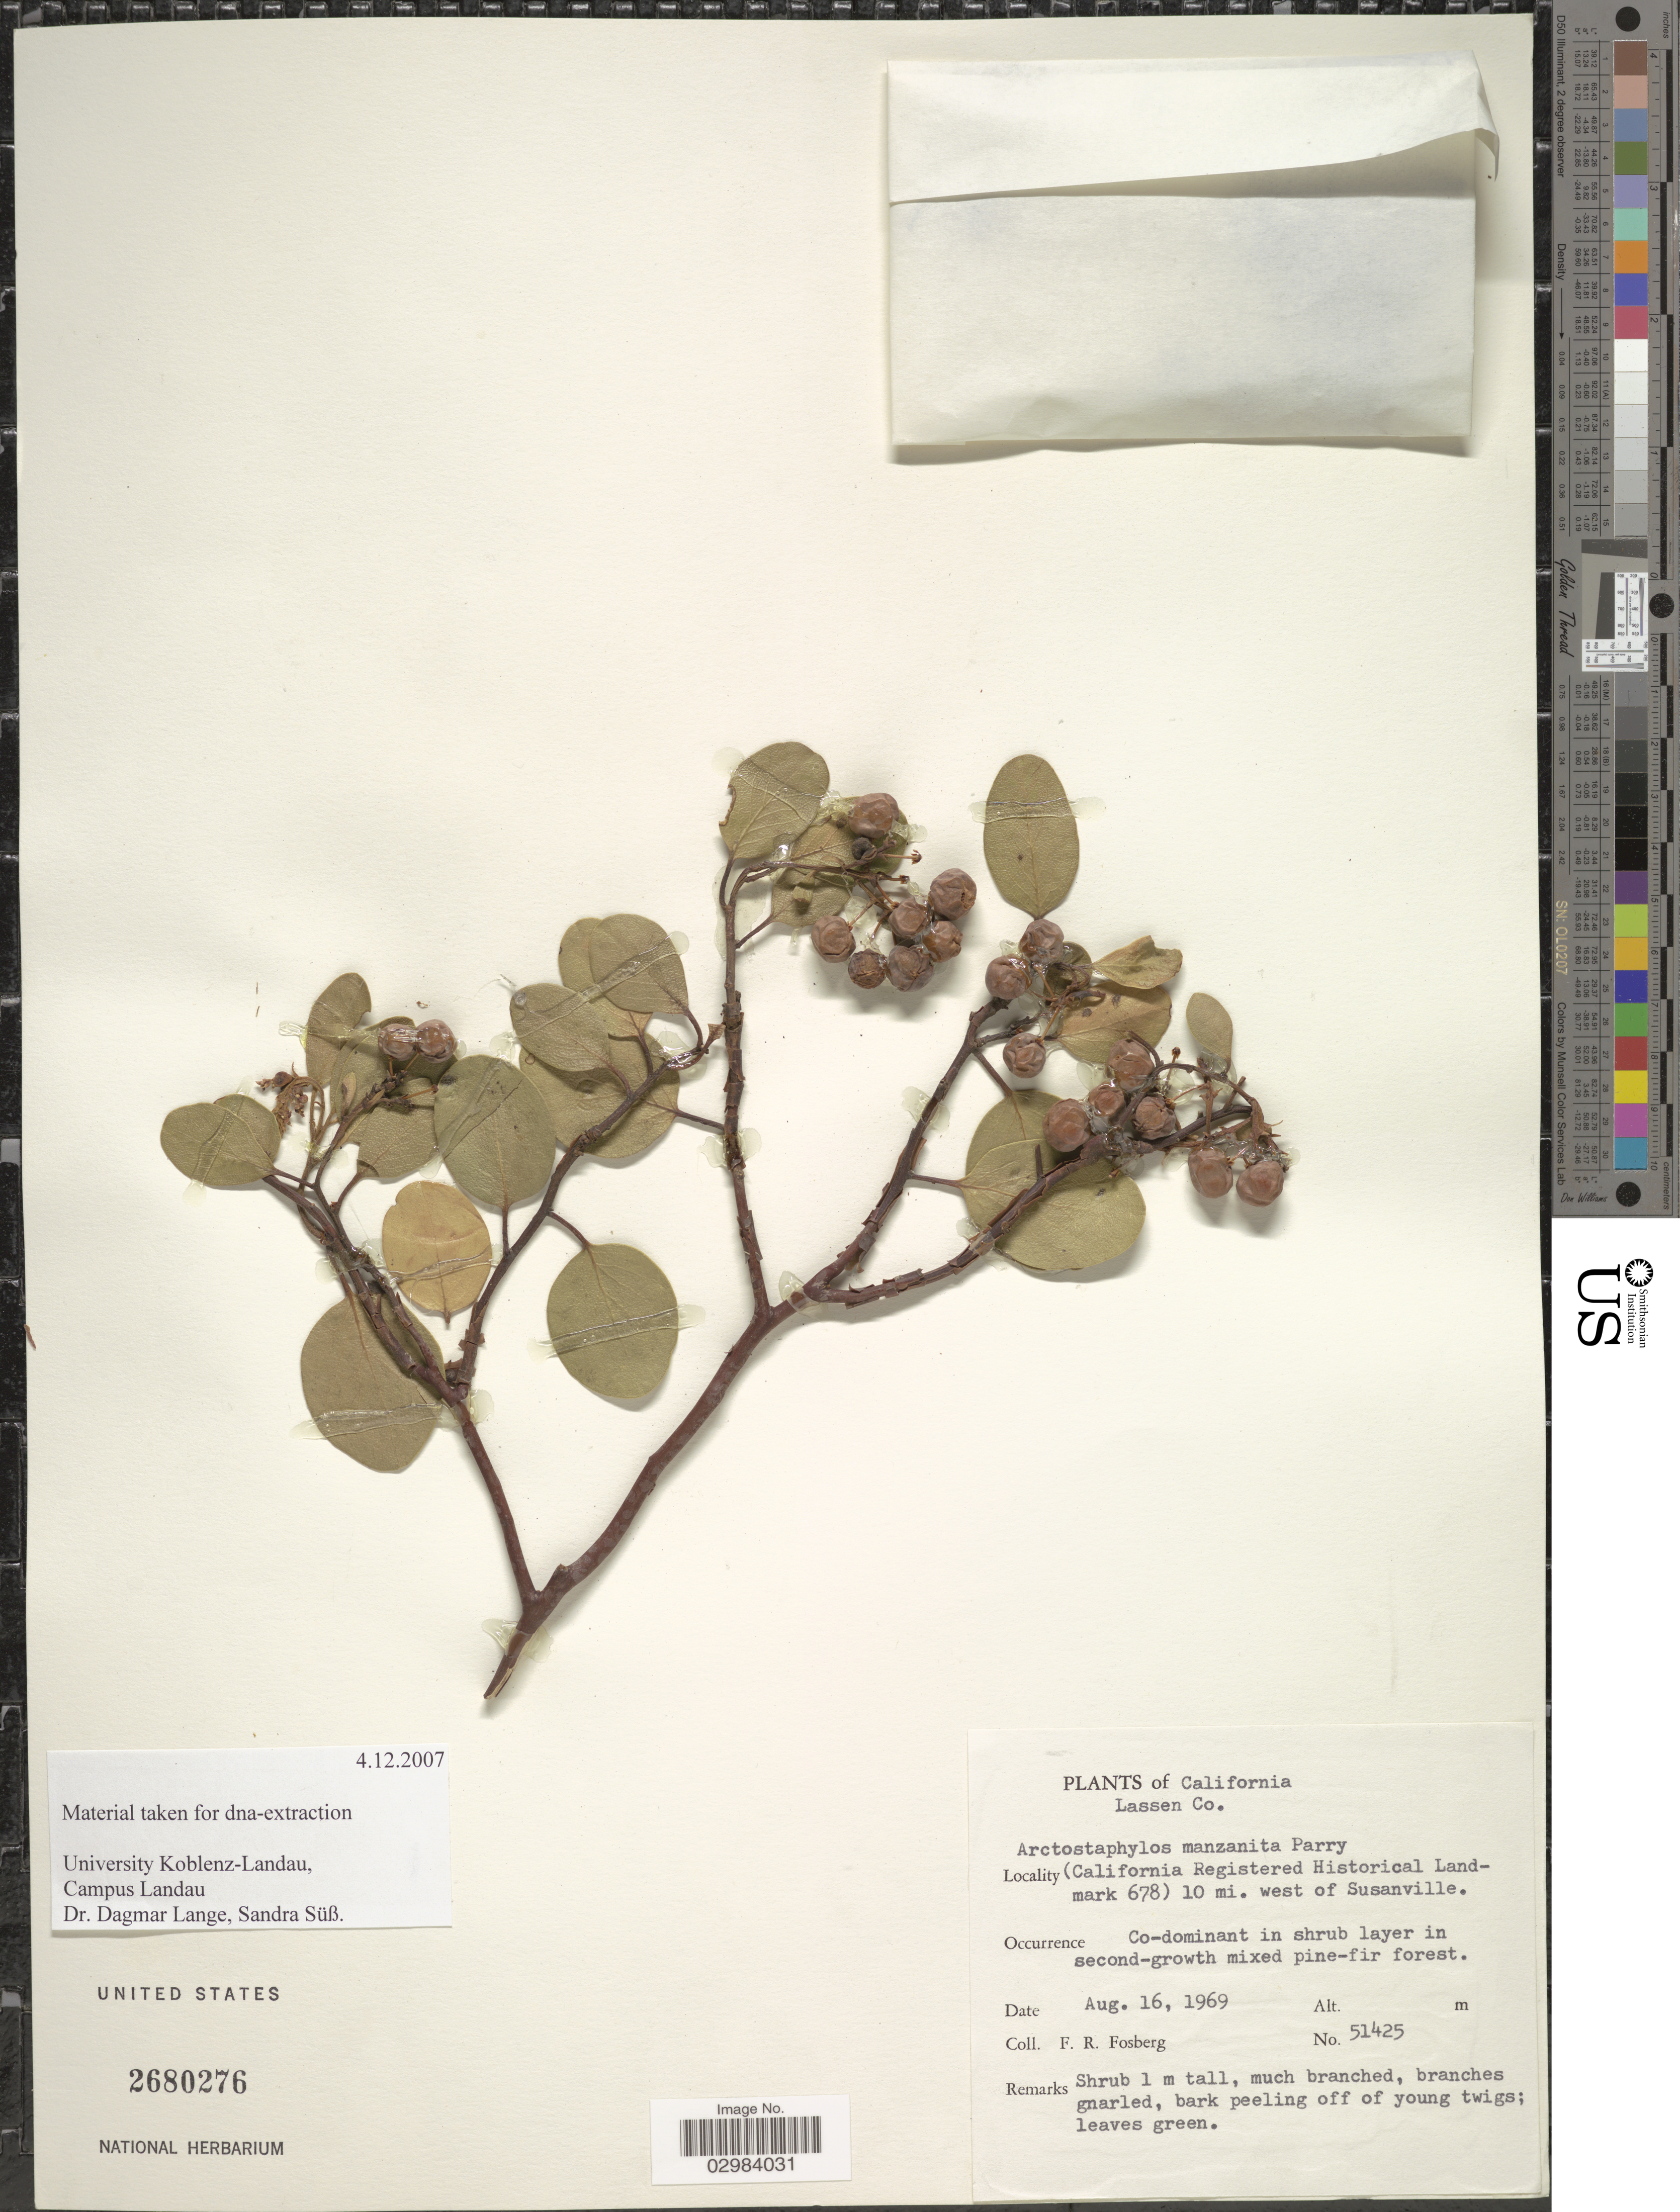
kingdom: Plantae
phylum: Tracheophyta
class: Magnoliopsida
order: Ericales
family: Ericaceae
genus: Arctostaphylos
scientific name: Arctostaphylos manzanita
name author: Parry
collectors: F. R. Fosberg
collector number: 51425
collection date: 1969-08-16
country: United States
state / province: California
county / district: Lassen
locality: Lassen Co., (California Registered Historical Landmark 678) 10 mi. west of Susanville.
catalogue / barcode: US 2680276